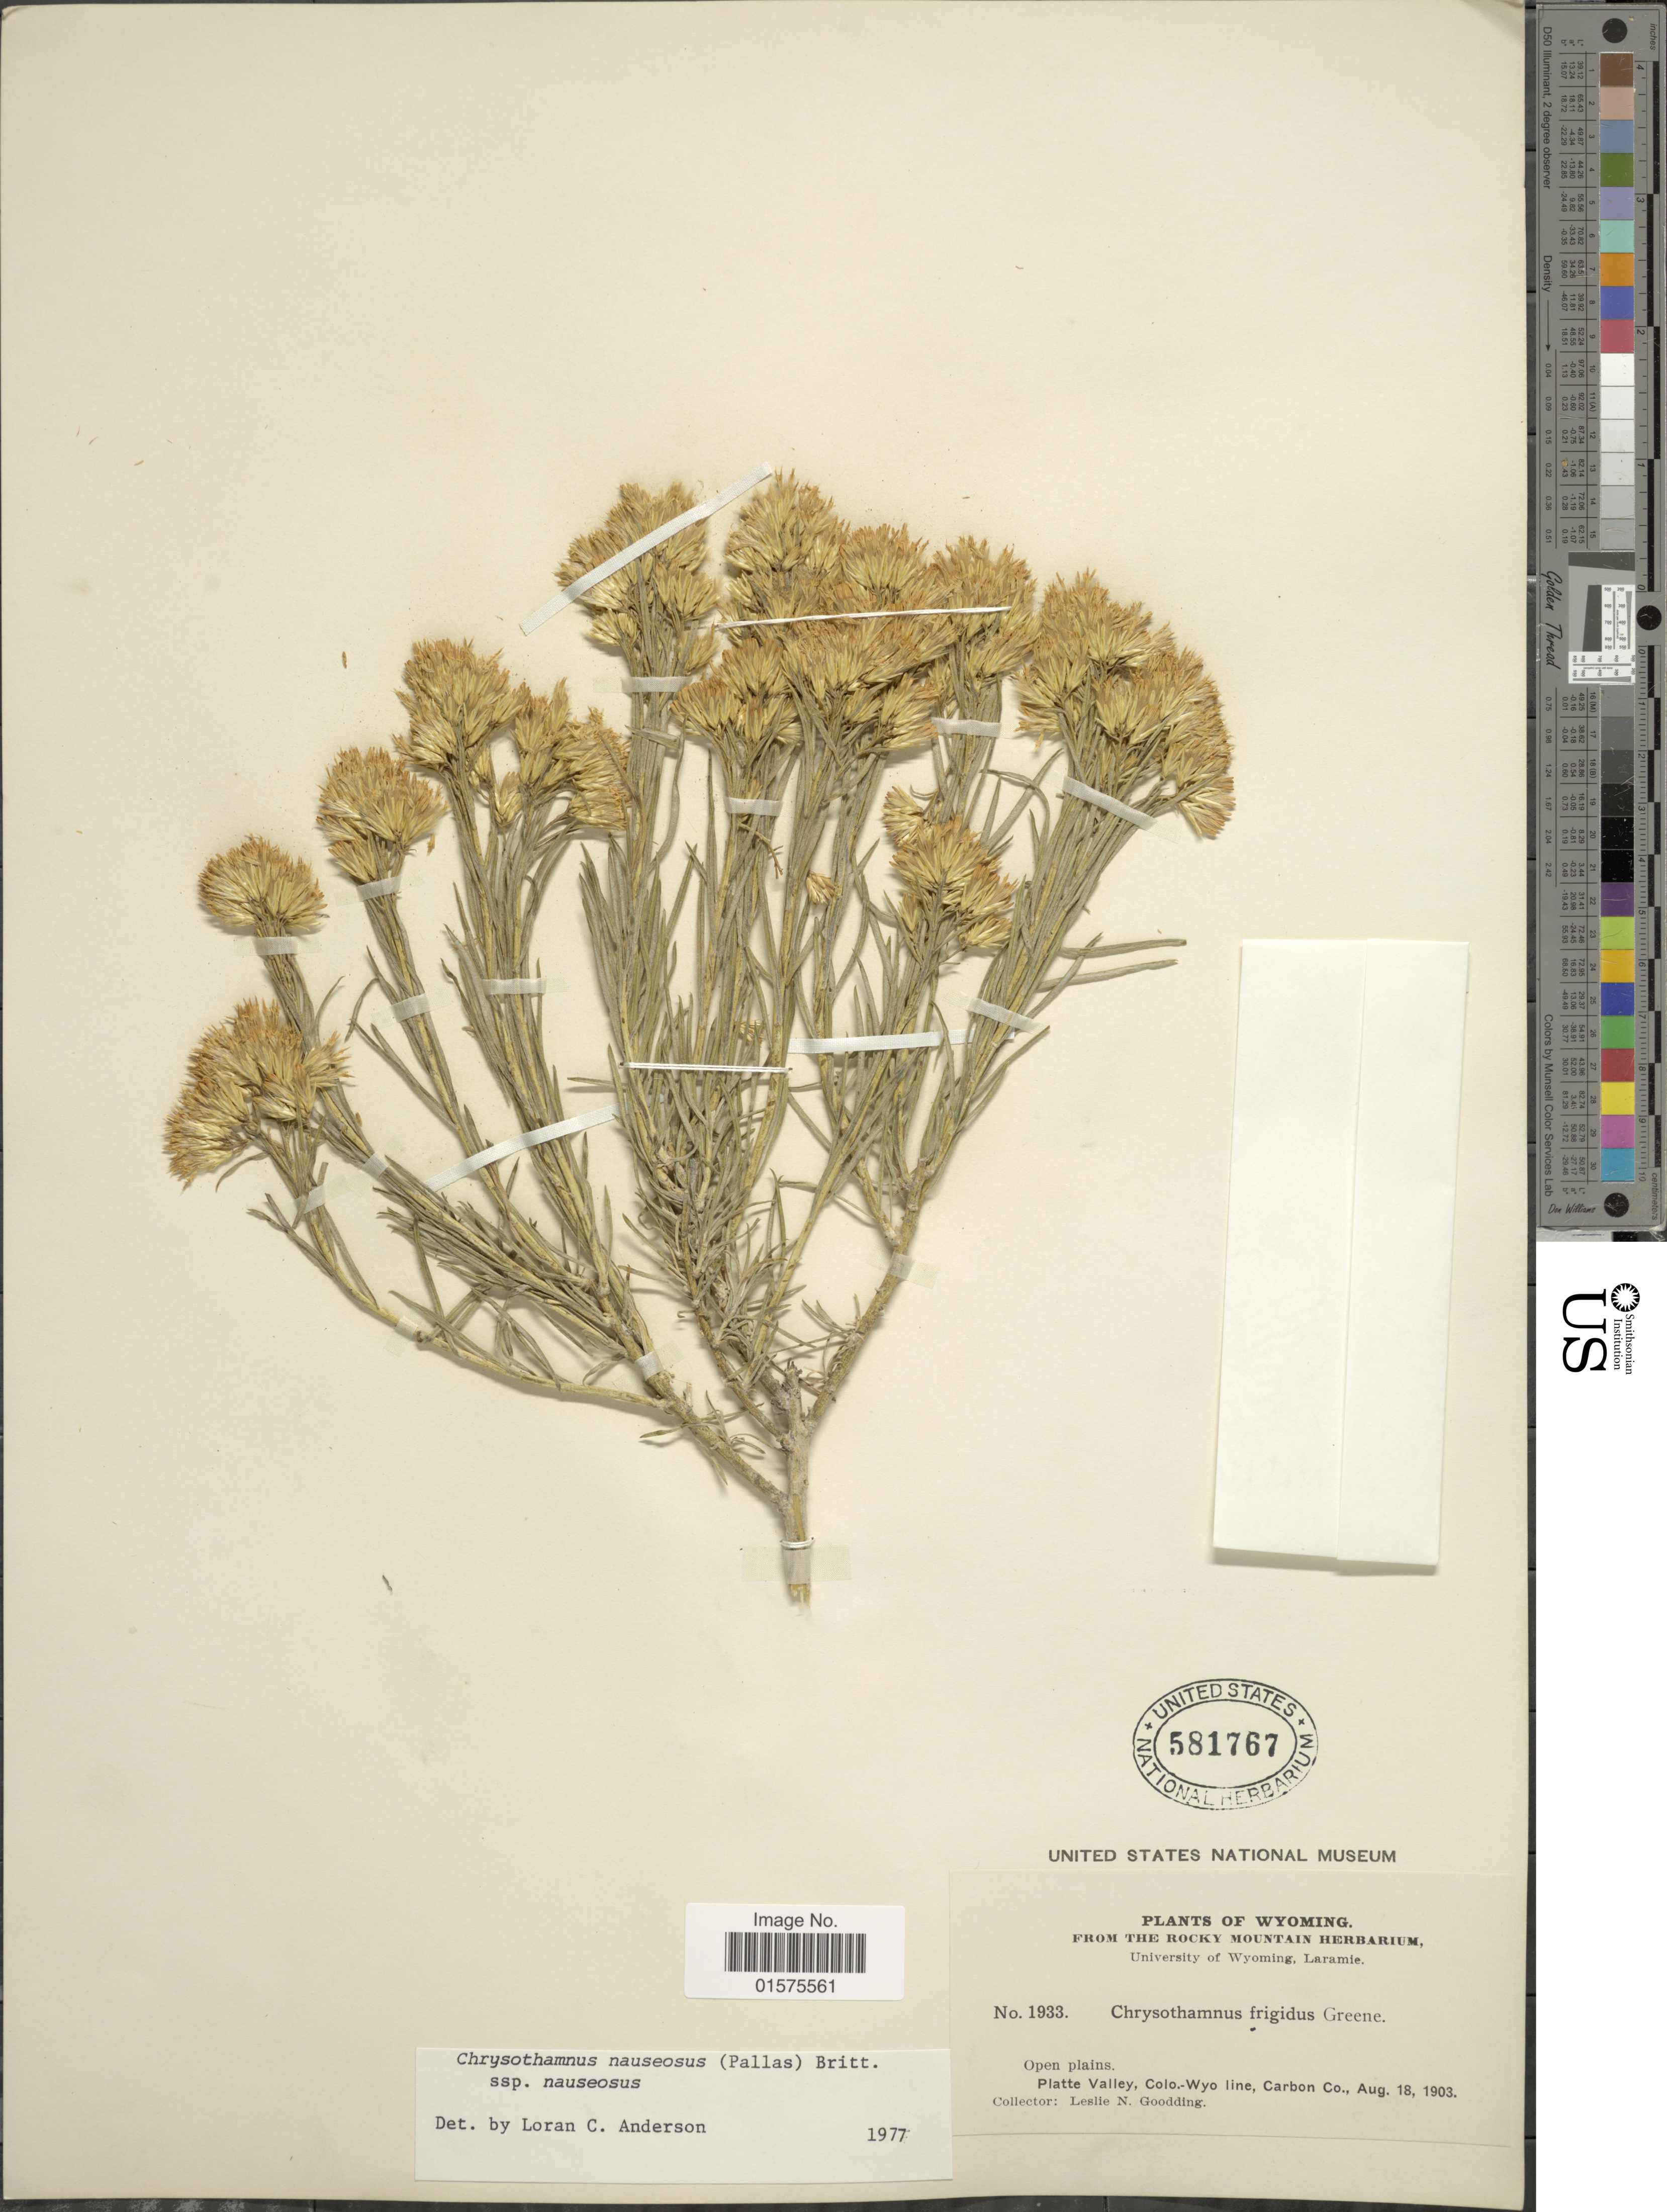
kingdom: Plantae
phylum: Tracheophyta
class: Magnoliopsida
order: Asterales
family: Asteraceae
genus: Ericameria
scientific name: Ericameria nauseosa var. nauseosa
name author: (Pall. ex Pursh) G.L. Nesom & G.I. Baird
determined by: Urbatsch, Lowell E., Curator (LSU), Louisiana State University (UNITED STATES)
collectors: L. N. Goodding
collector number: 1933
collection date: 1903-08-18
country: United States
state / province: Wyoming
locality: Platte Valley, Colo.-Wyo line, Carbon Co.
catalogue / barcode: US 581767